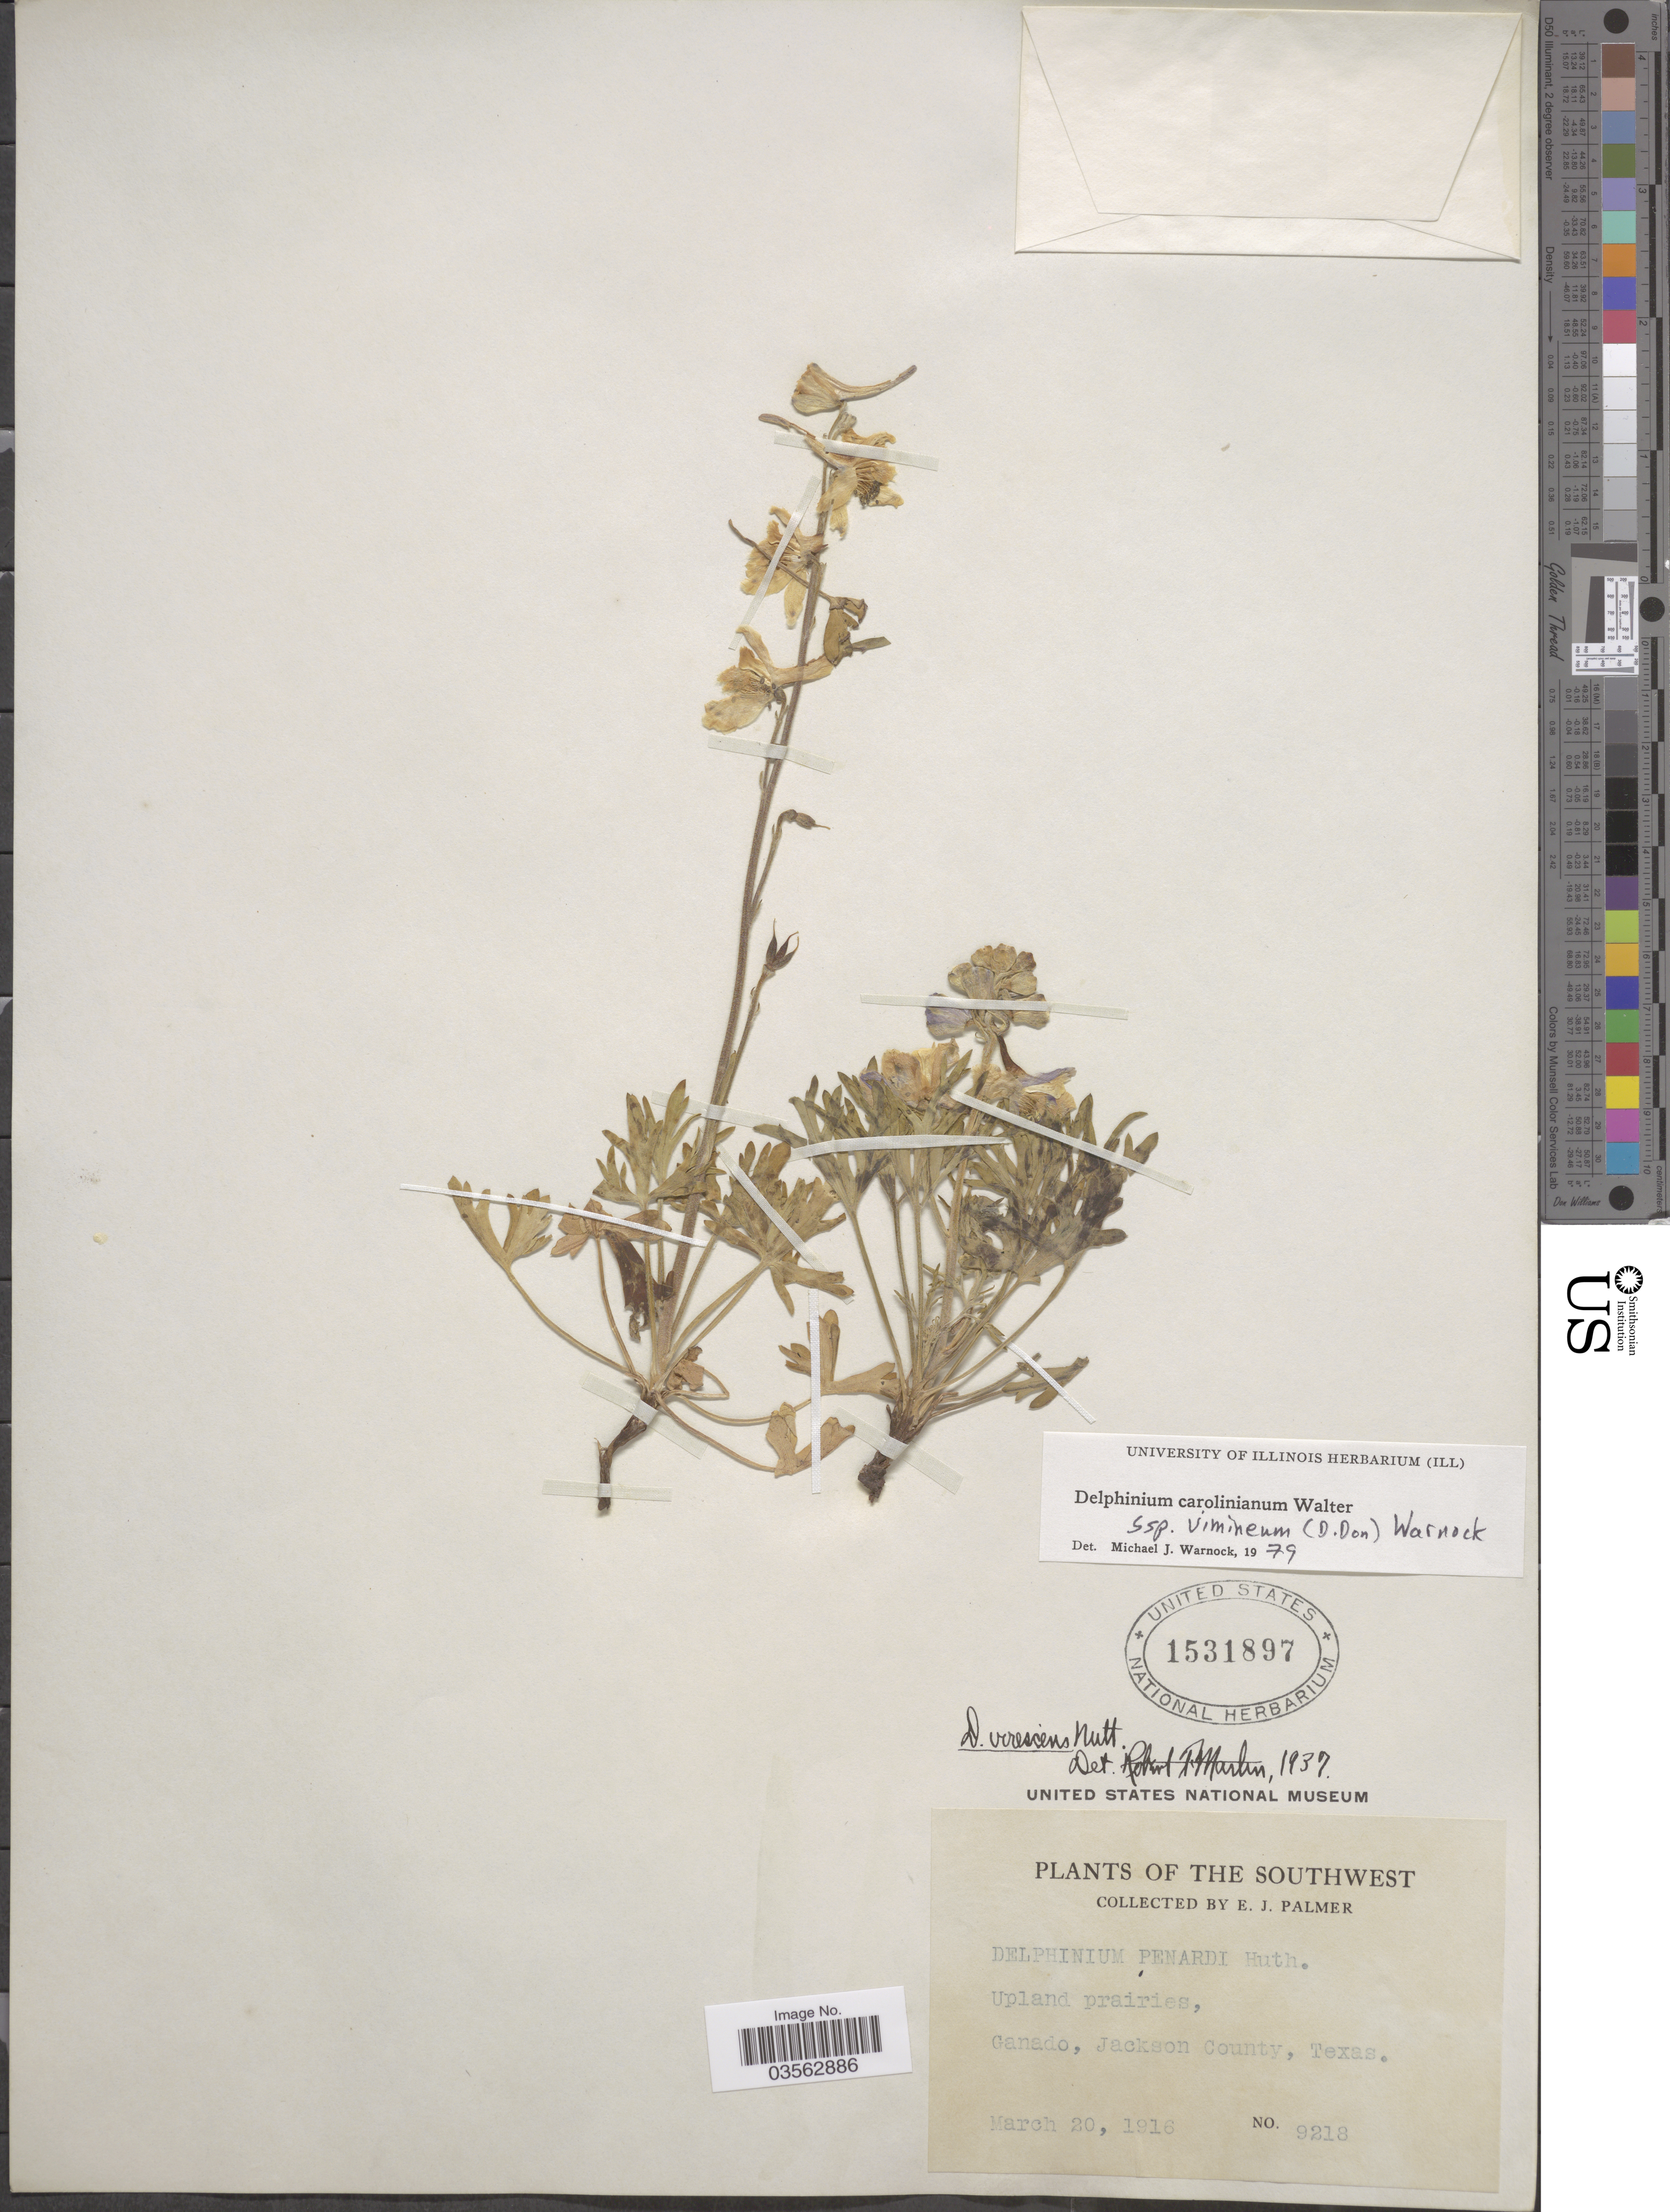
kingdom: Plantae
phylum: Tracheophyta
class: Magnoliopsida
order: Ranunculales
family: Ranunculaceae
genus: Delphinium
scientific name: Delphinium carolinianum subsp. vimineum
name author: Walter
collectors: E. J. Palmer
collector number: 9218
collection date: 1916-03-20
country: United States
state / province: Texas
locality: The Southwest. Ganado, Jackson County.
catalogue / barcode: US 1531897